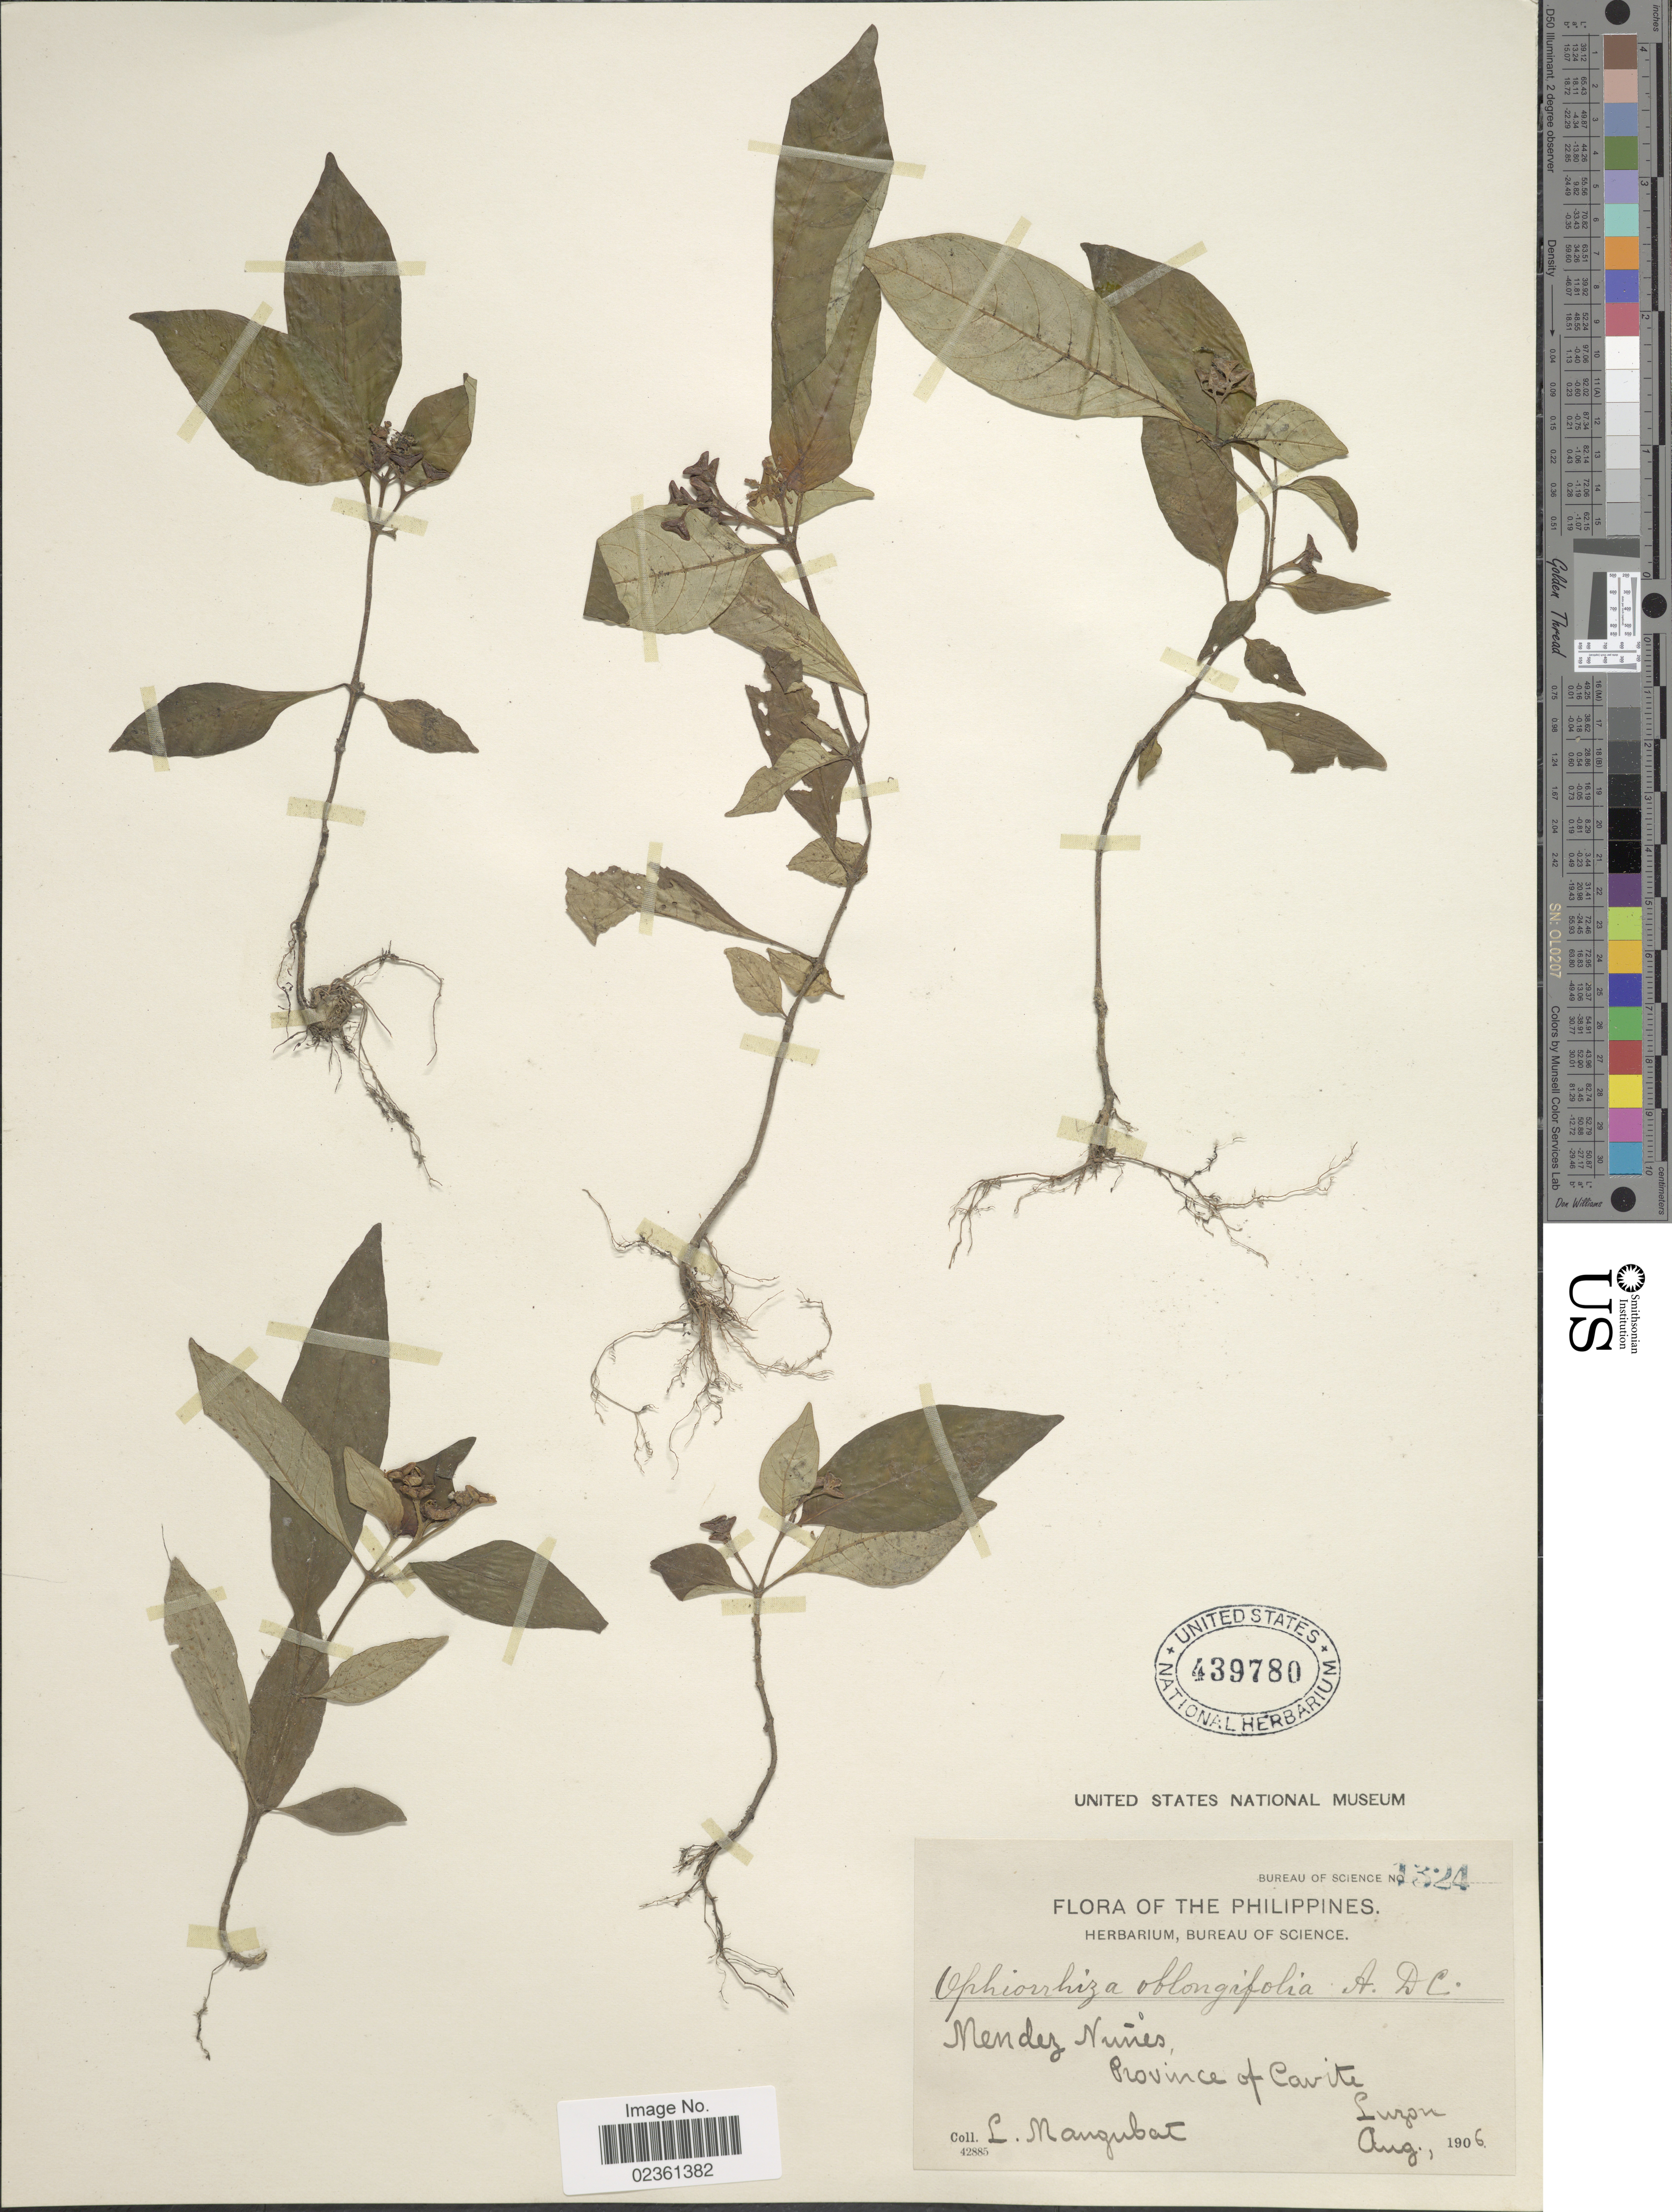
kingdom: Plantae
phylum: Tracheophyta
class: Magnoliopsida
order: Gentianales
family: Rubiaceae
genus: Ophiorrhiza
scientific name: Ophiorrhiza oblongifolia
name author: DC.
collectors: L. Mangubat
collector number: Bureau of Science 1324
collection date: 1906-08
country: Philippines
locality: Mendez-Nunez, province of Cavite, Luzon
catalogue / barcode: US 439780